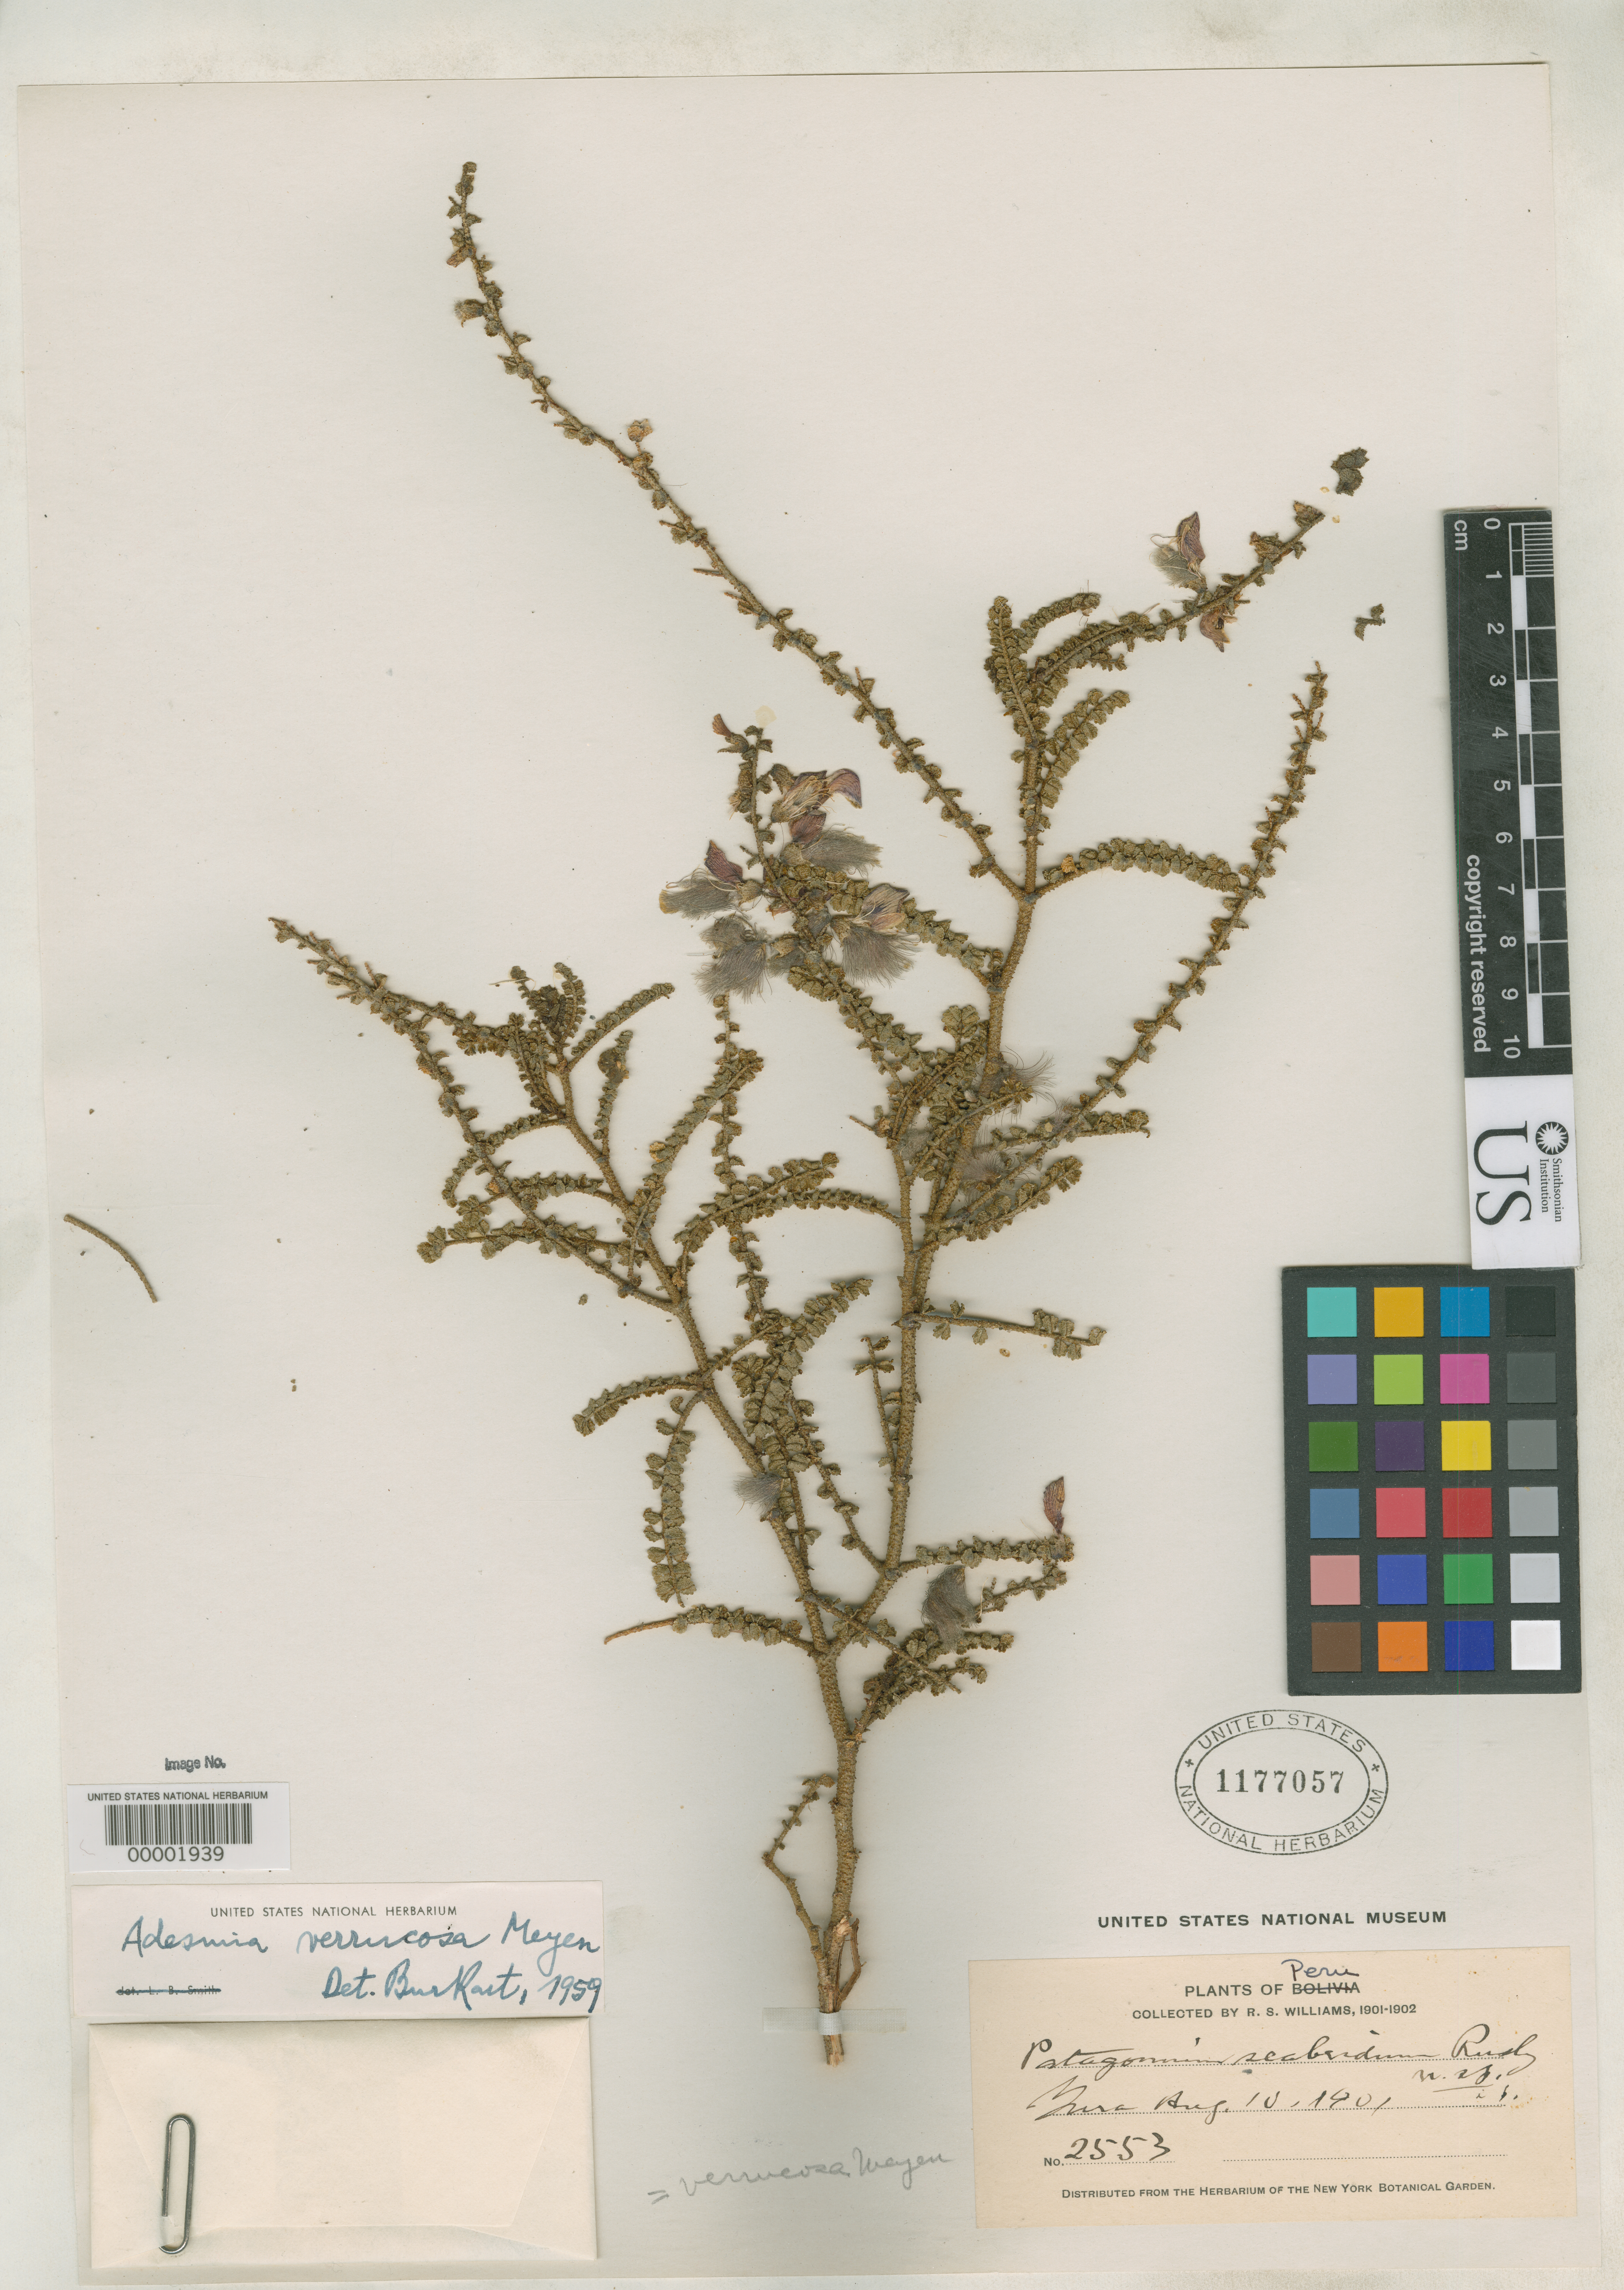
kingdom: Plantae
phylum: Tracheophyta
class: Magnoliopsida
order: Fabales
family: Fabaceae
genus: Patagonium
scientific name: Patagonium scabridum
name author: Rusby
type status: Isotype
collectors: R. S. Williams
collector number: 2553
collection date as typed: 10 Aug 1901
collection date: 1901-08-10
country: Peru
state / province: Arequipa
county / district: Arequipa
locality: Yura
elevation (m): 2560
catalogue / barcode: US 1177057